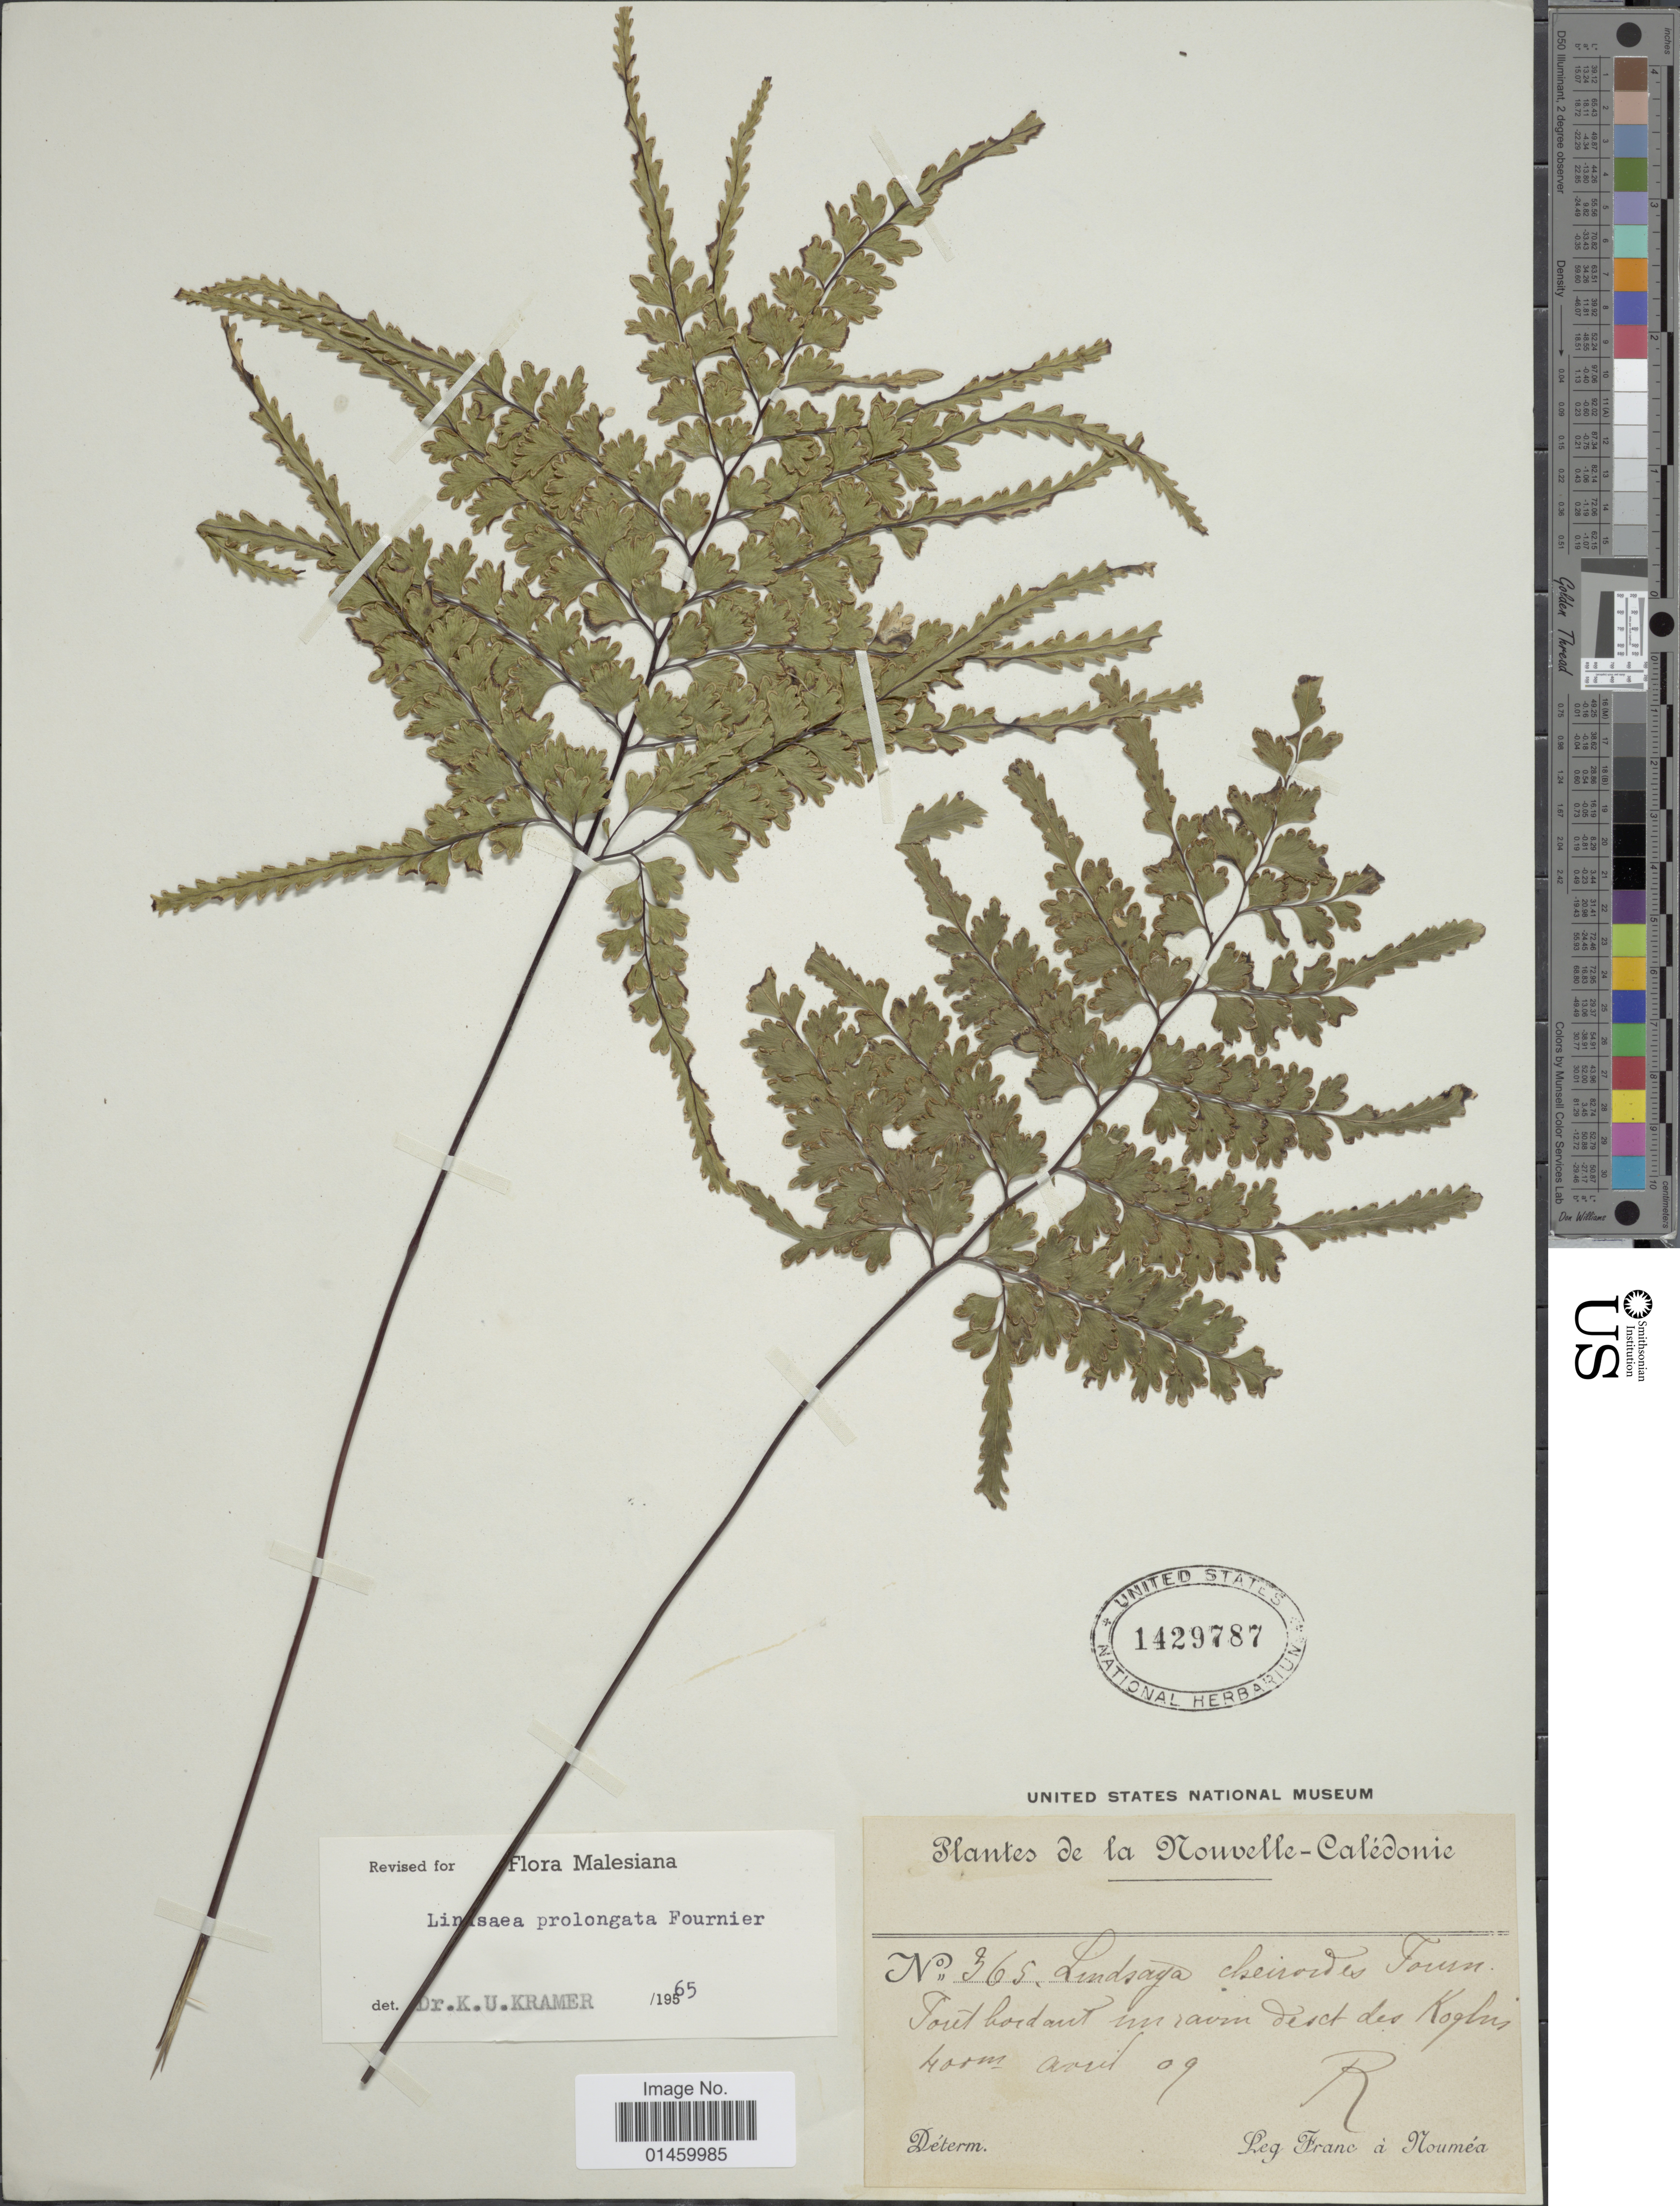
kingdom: Plantae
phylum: Tracheophyta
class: Polypodiopsida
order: Polypodiales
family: Lindsaeaceae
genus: Lindsaea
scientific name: Lindsaea prolongata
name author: E. Fourn.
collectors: Franc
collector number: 365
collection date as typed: Transcribed d/m/y: /8/9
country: New Caledonia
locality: La Nouvelle-Caledonie. Forêt bord, ravine Koghis.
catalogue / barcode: US 1429787